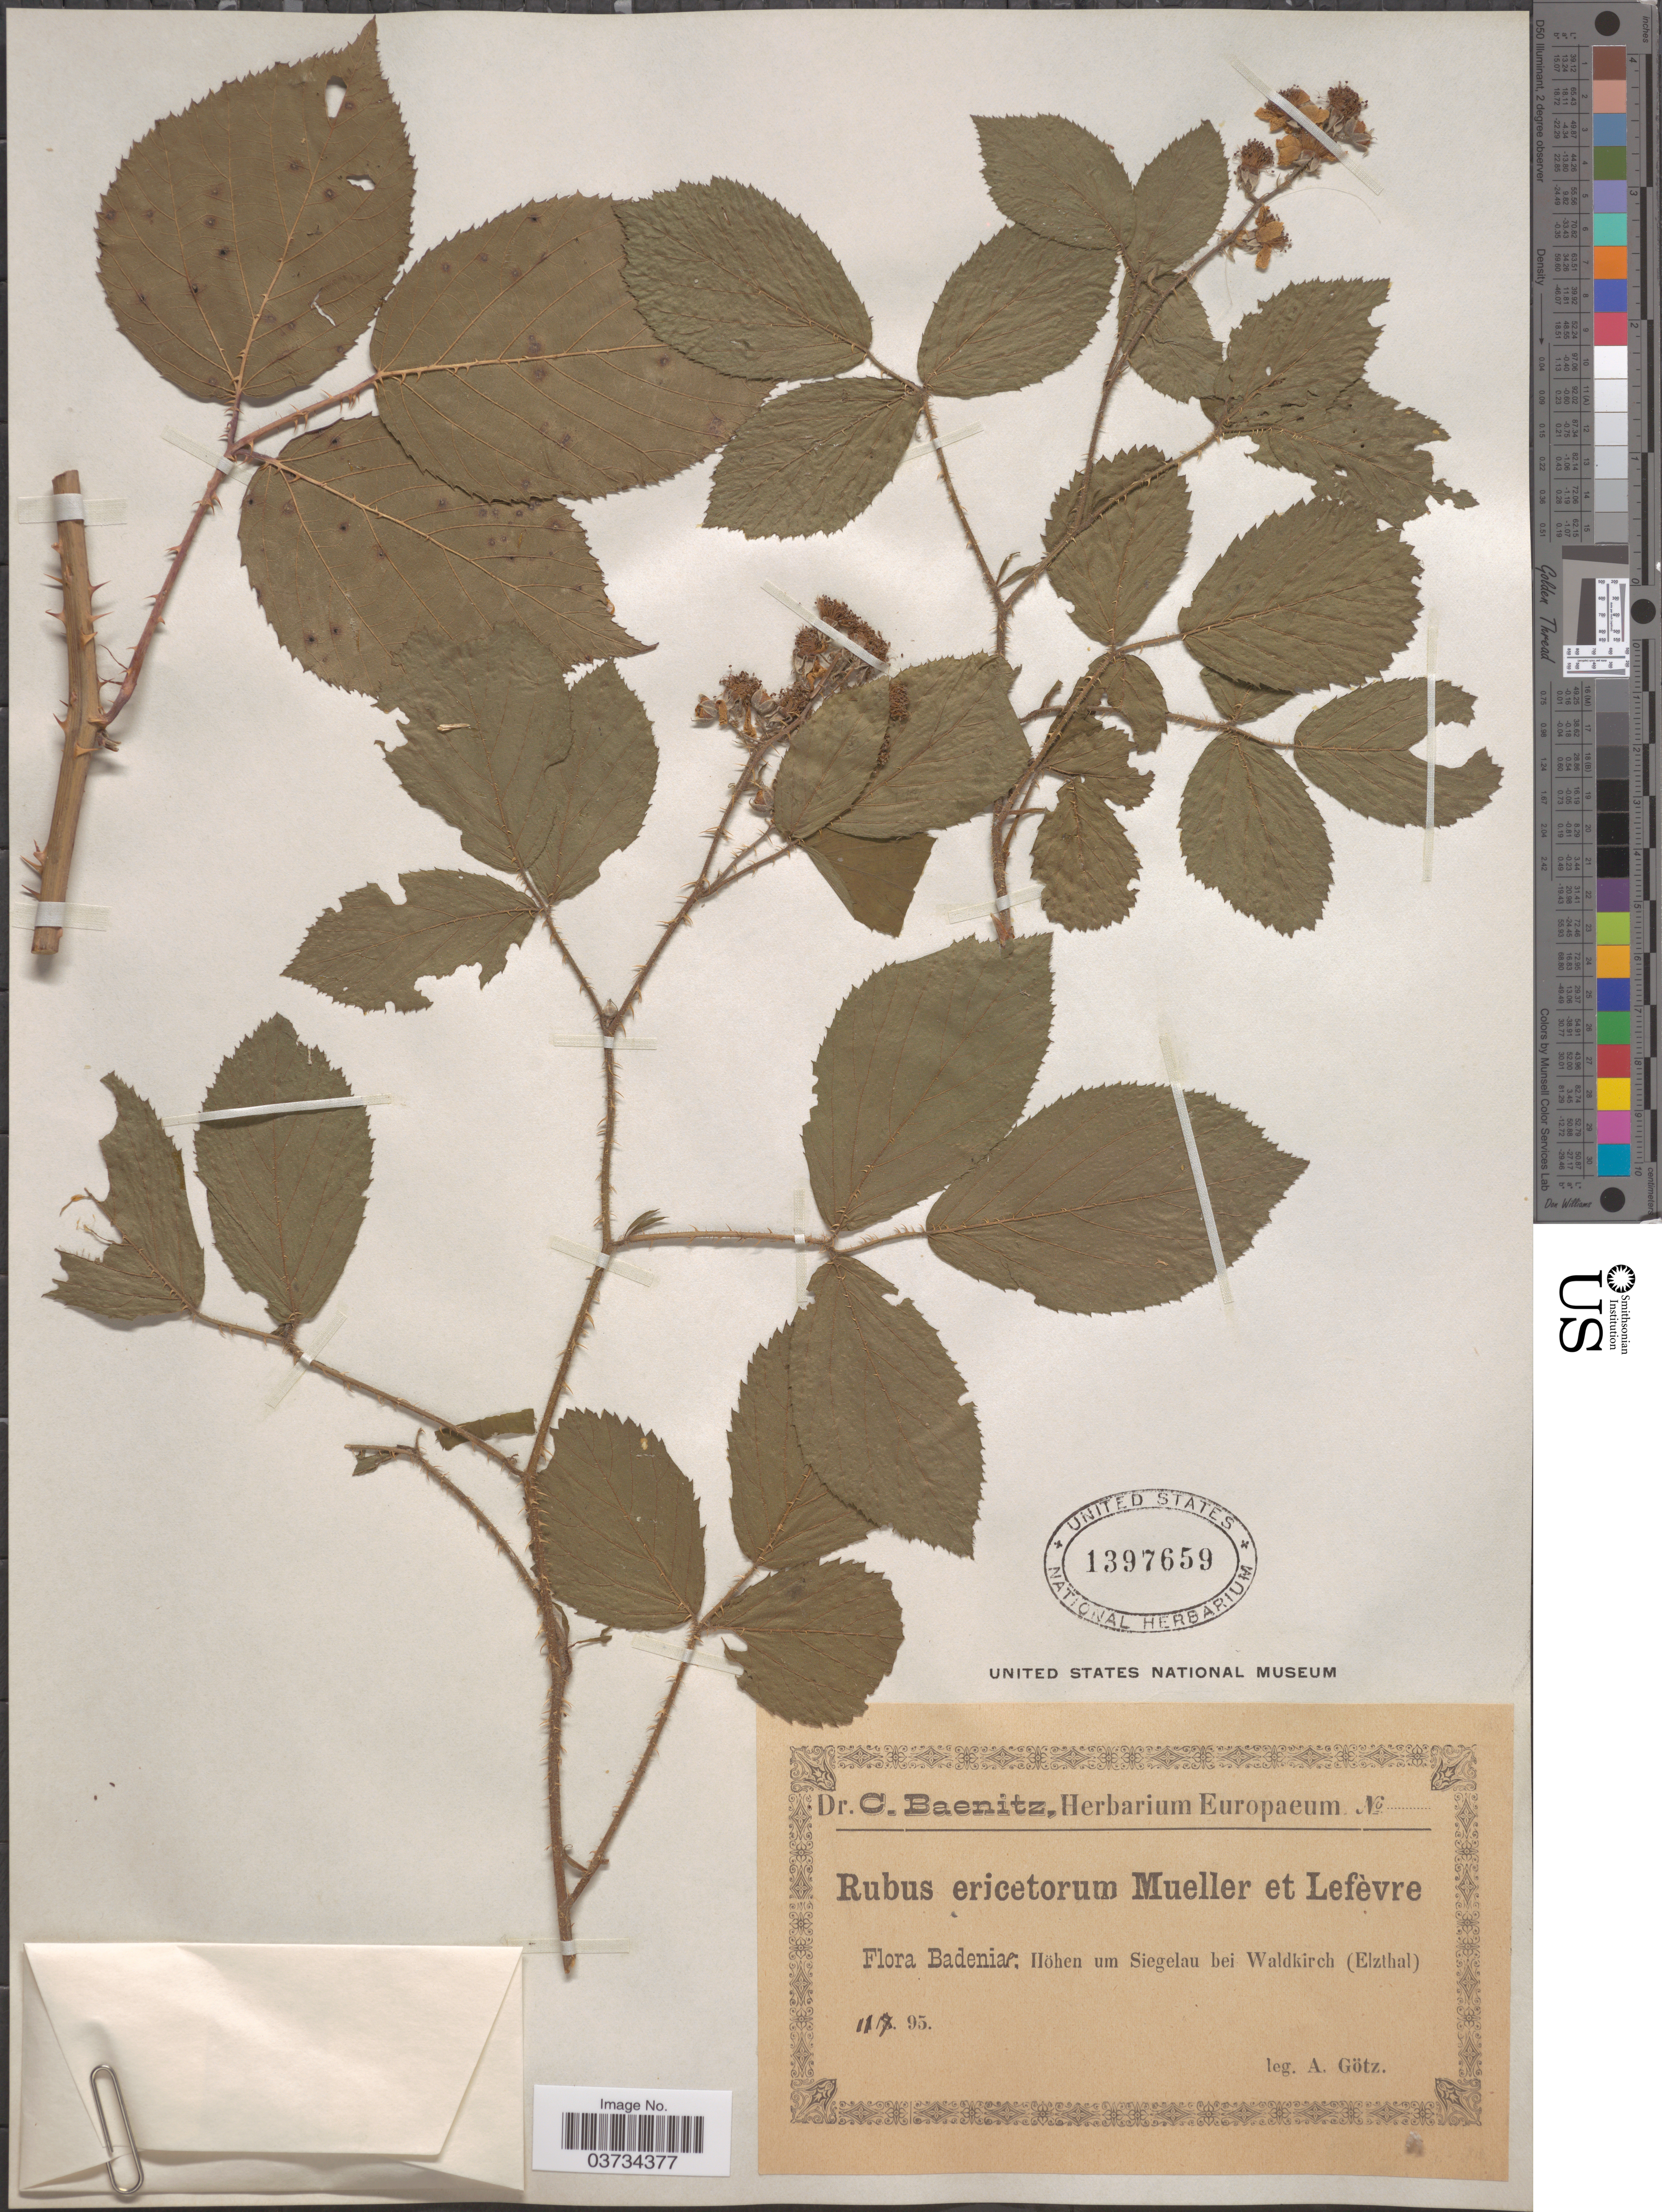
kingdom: Plantae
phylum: Tracheophyta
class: Magnoliopsida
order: Rosales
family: Rosaceae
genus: Rubus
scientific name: Rubus ericetorum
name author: Lefèvre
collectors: A. Götz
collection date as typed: Transcribed d/m/y: 11/7/95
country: Germany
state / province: Baden-Württemberg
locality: Badeniae: Höhen um Siegelau bei Waldkirch (Elzthal).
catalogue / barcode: US 1397659